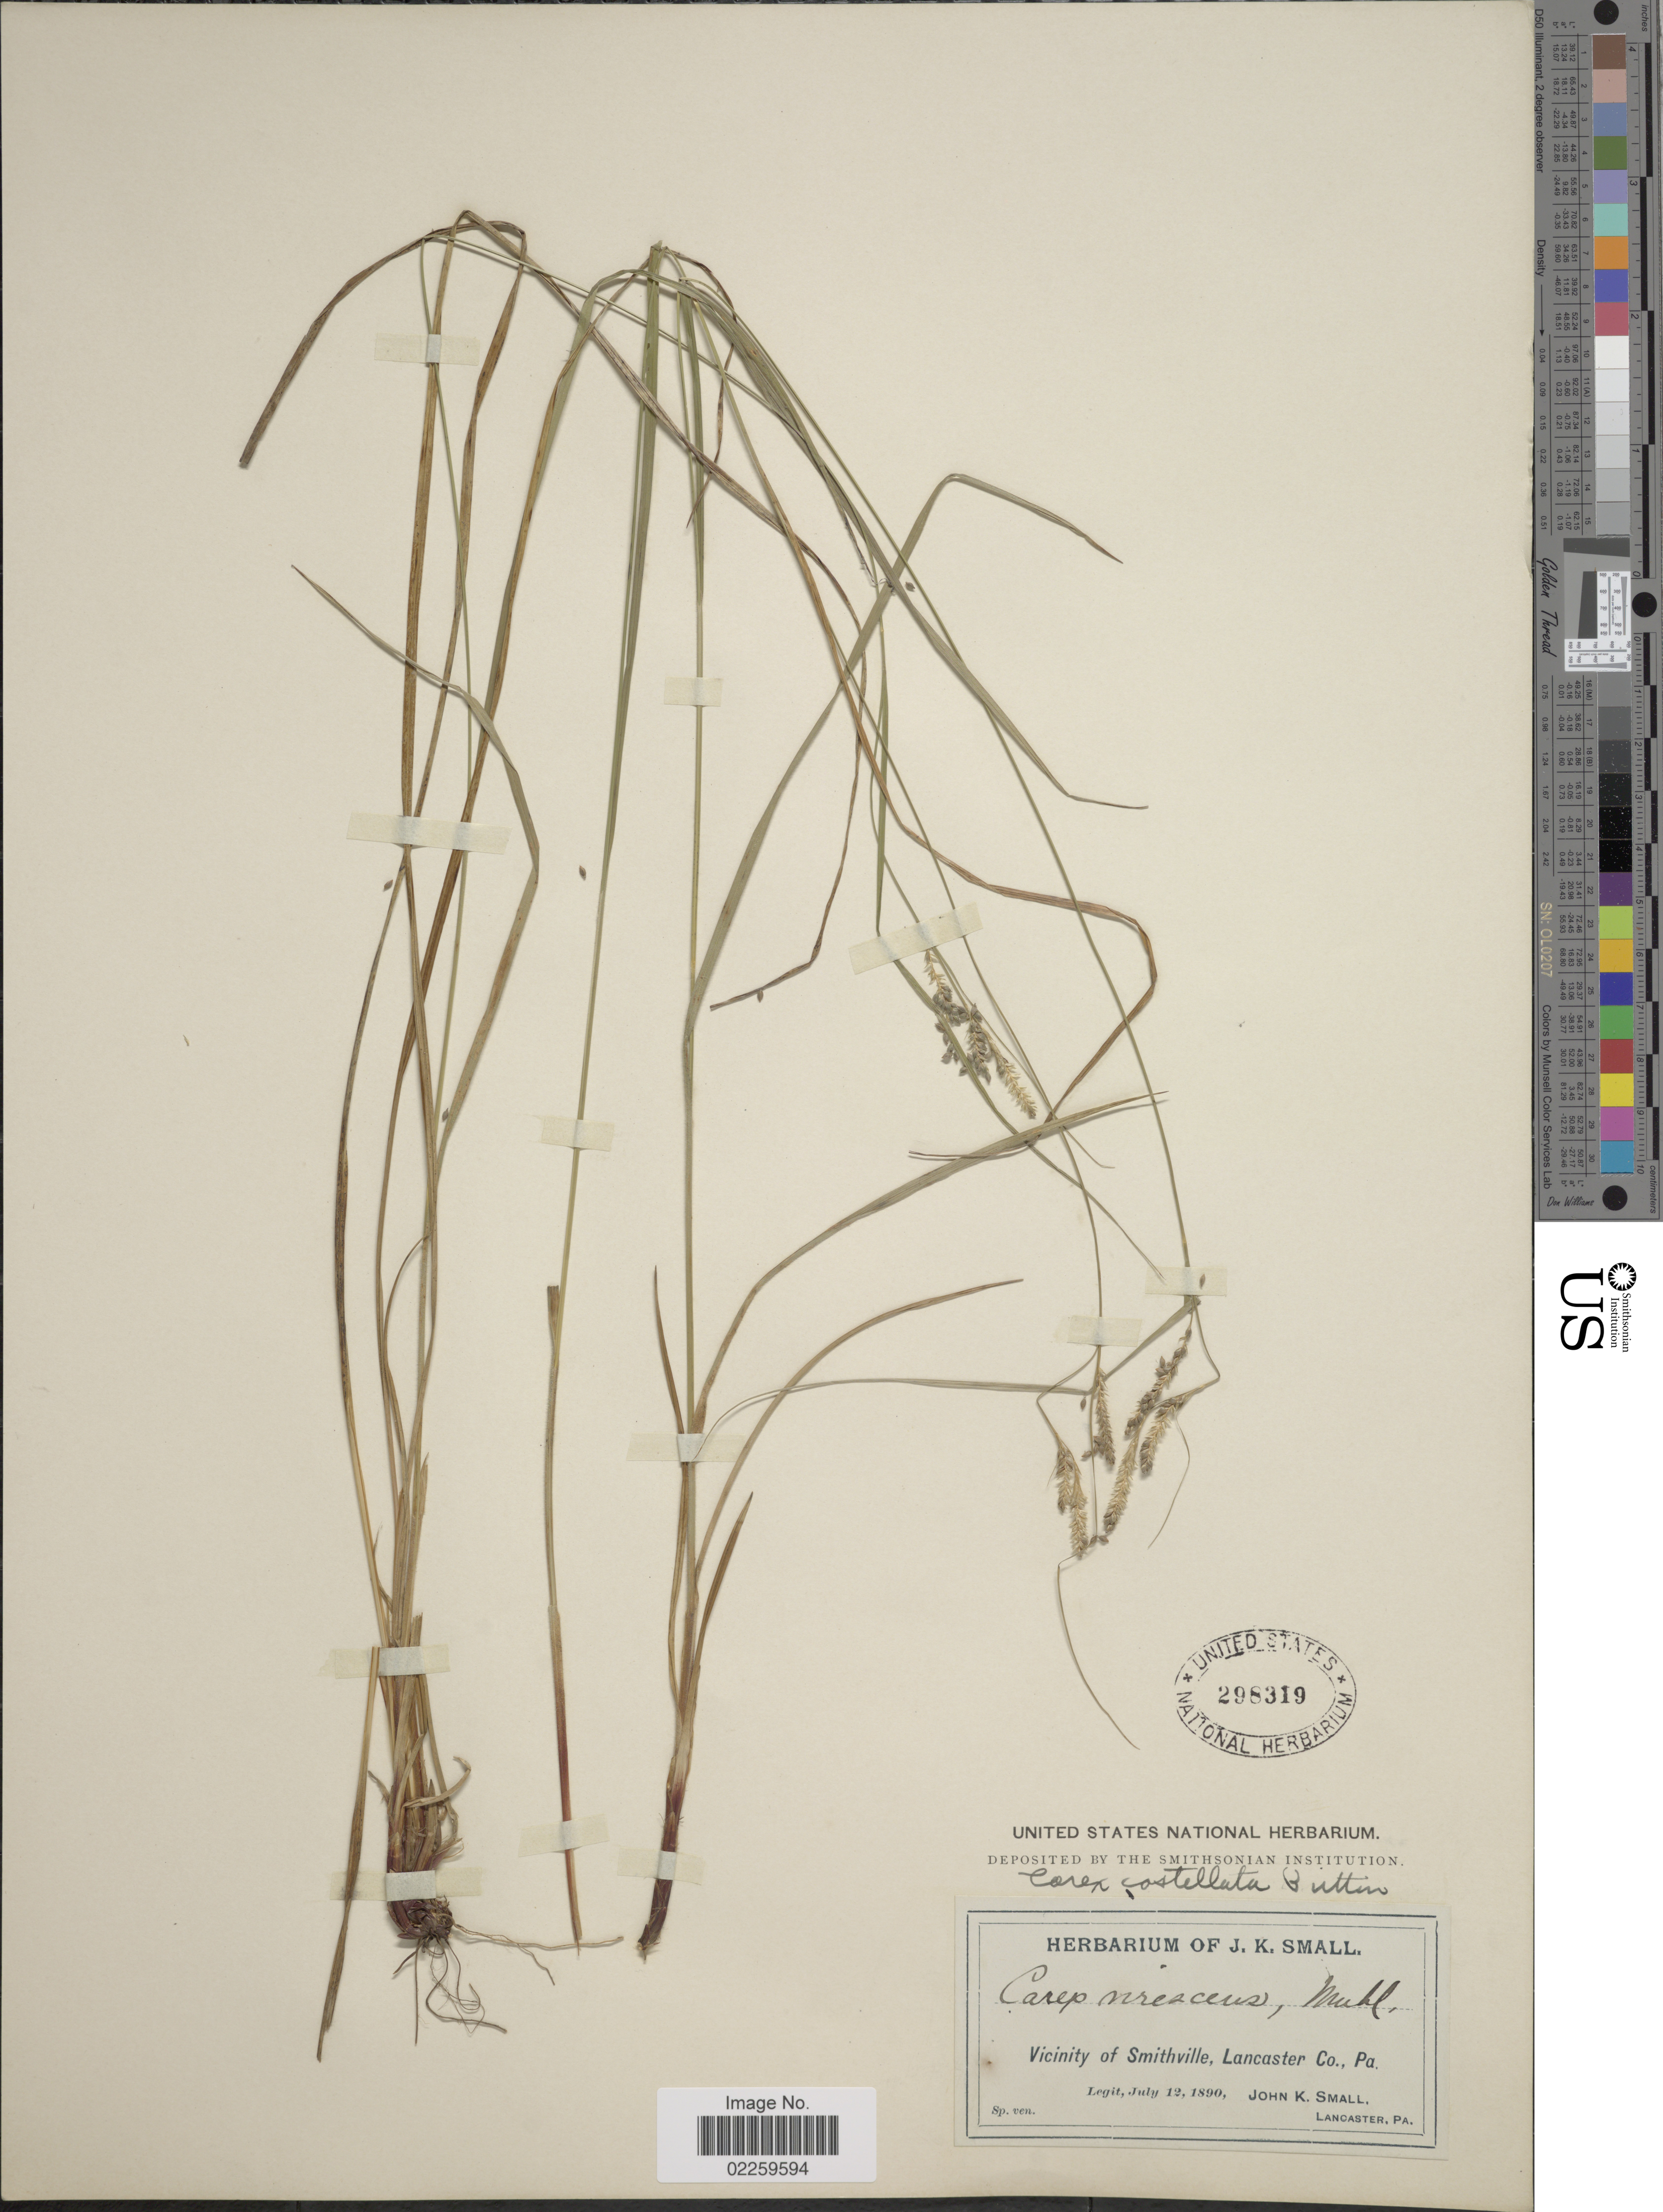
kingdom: Plantae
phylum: Tracheophyta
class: Liliopsida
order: Poales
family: Cyperaceae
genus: Carex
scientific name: Carex virescens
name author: Muhl. ex Willd.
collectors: J. K. Small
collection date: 1890-07-12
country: United States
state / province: Pennsylvania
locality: Vicinity of Smithville, Lancaster Co., Pa.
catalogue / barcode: US 298319